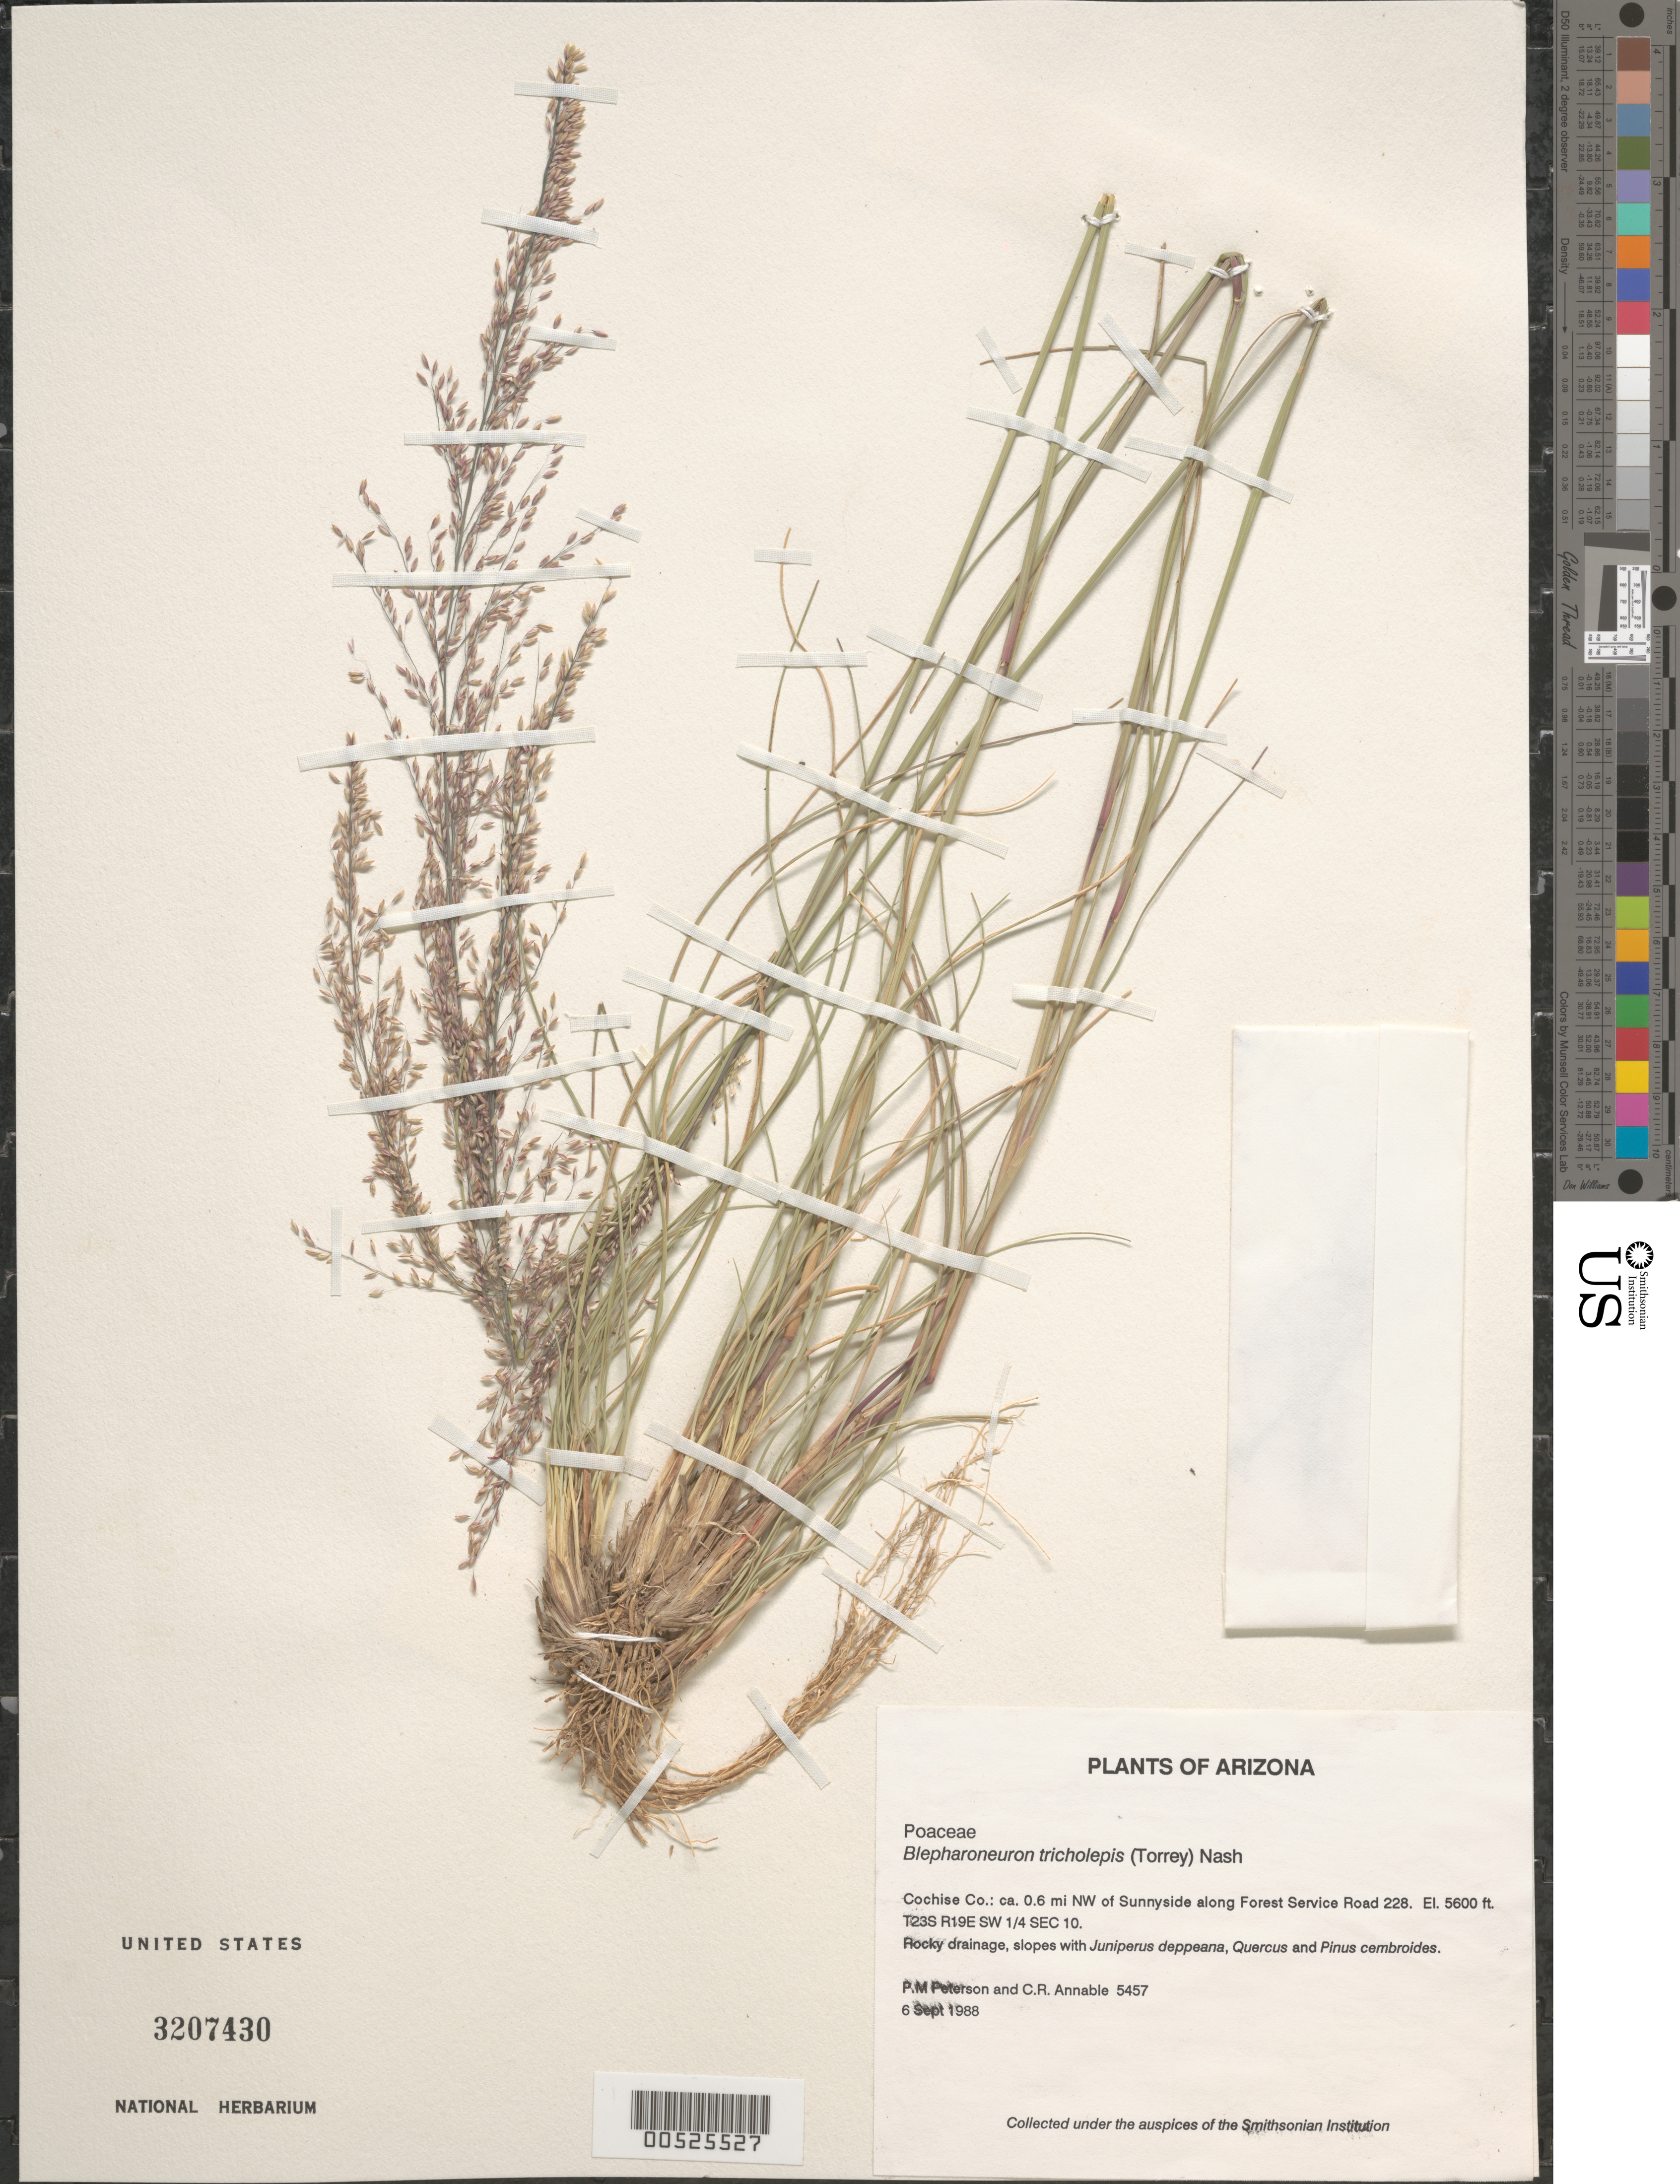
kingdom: Plantae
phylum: Tracheophyta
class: Liliopsida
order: Poales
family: Poaceae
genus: Blepharoneuron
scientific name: Blepharoneuron tricholepis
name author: (Torr.) Nash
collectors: P. M. Peterson & C. R. Annable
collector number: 05457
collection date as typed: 06 Sep 1988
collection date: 1988-09-06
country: United States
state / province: Arizona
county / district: Cochise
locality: ca. 0.6 mi NW of Sunnyside along Forest Service Road 228.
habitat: Rocky drainage, slopes with Juniperus deppeana, Quercus and Pinus cembroides.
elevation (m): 1707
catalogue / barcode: US 3207430